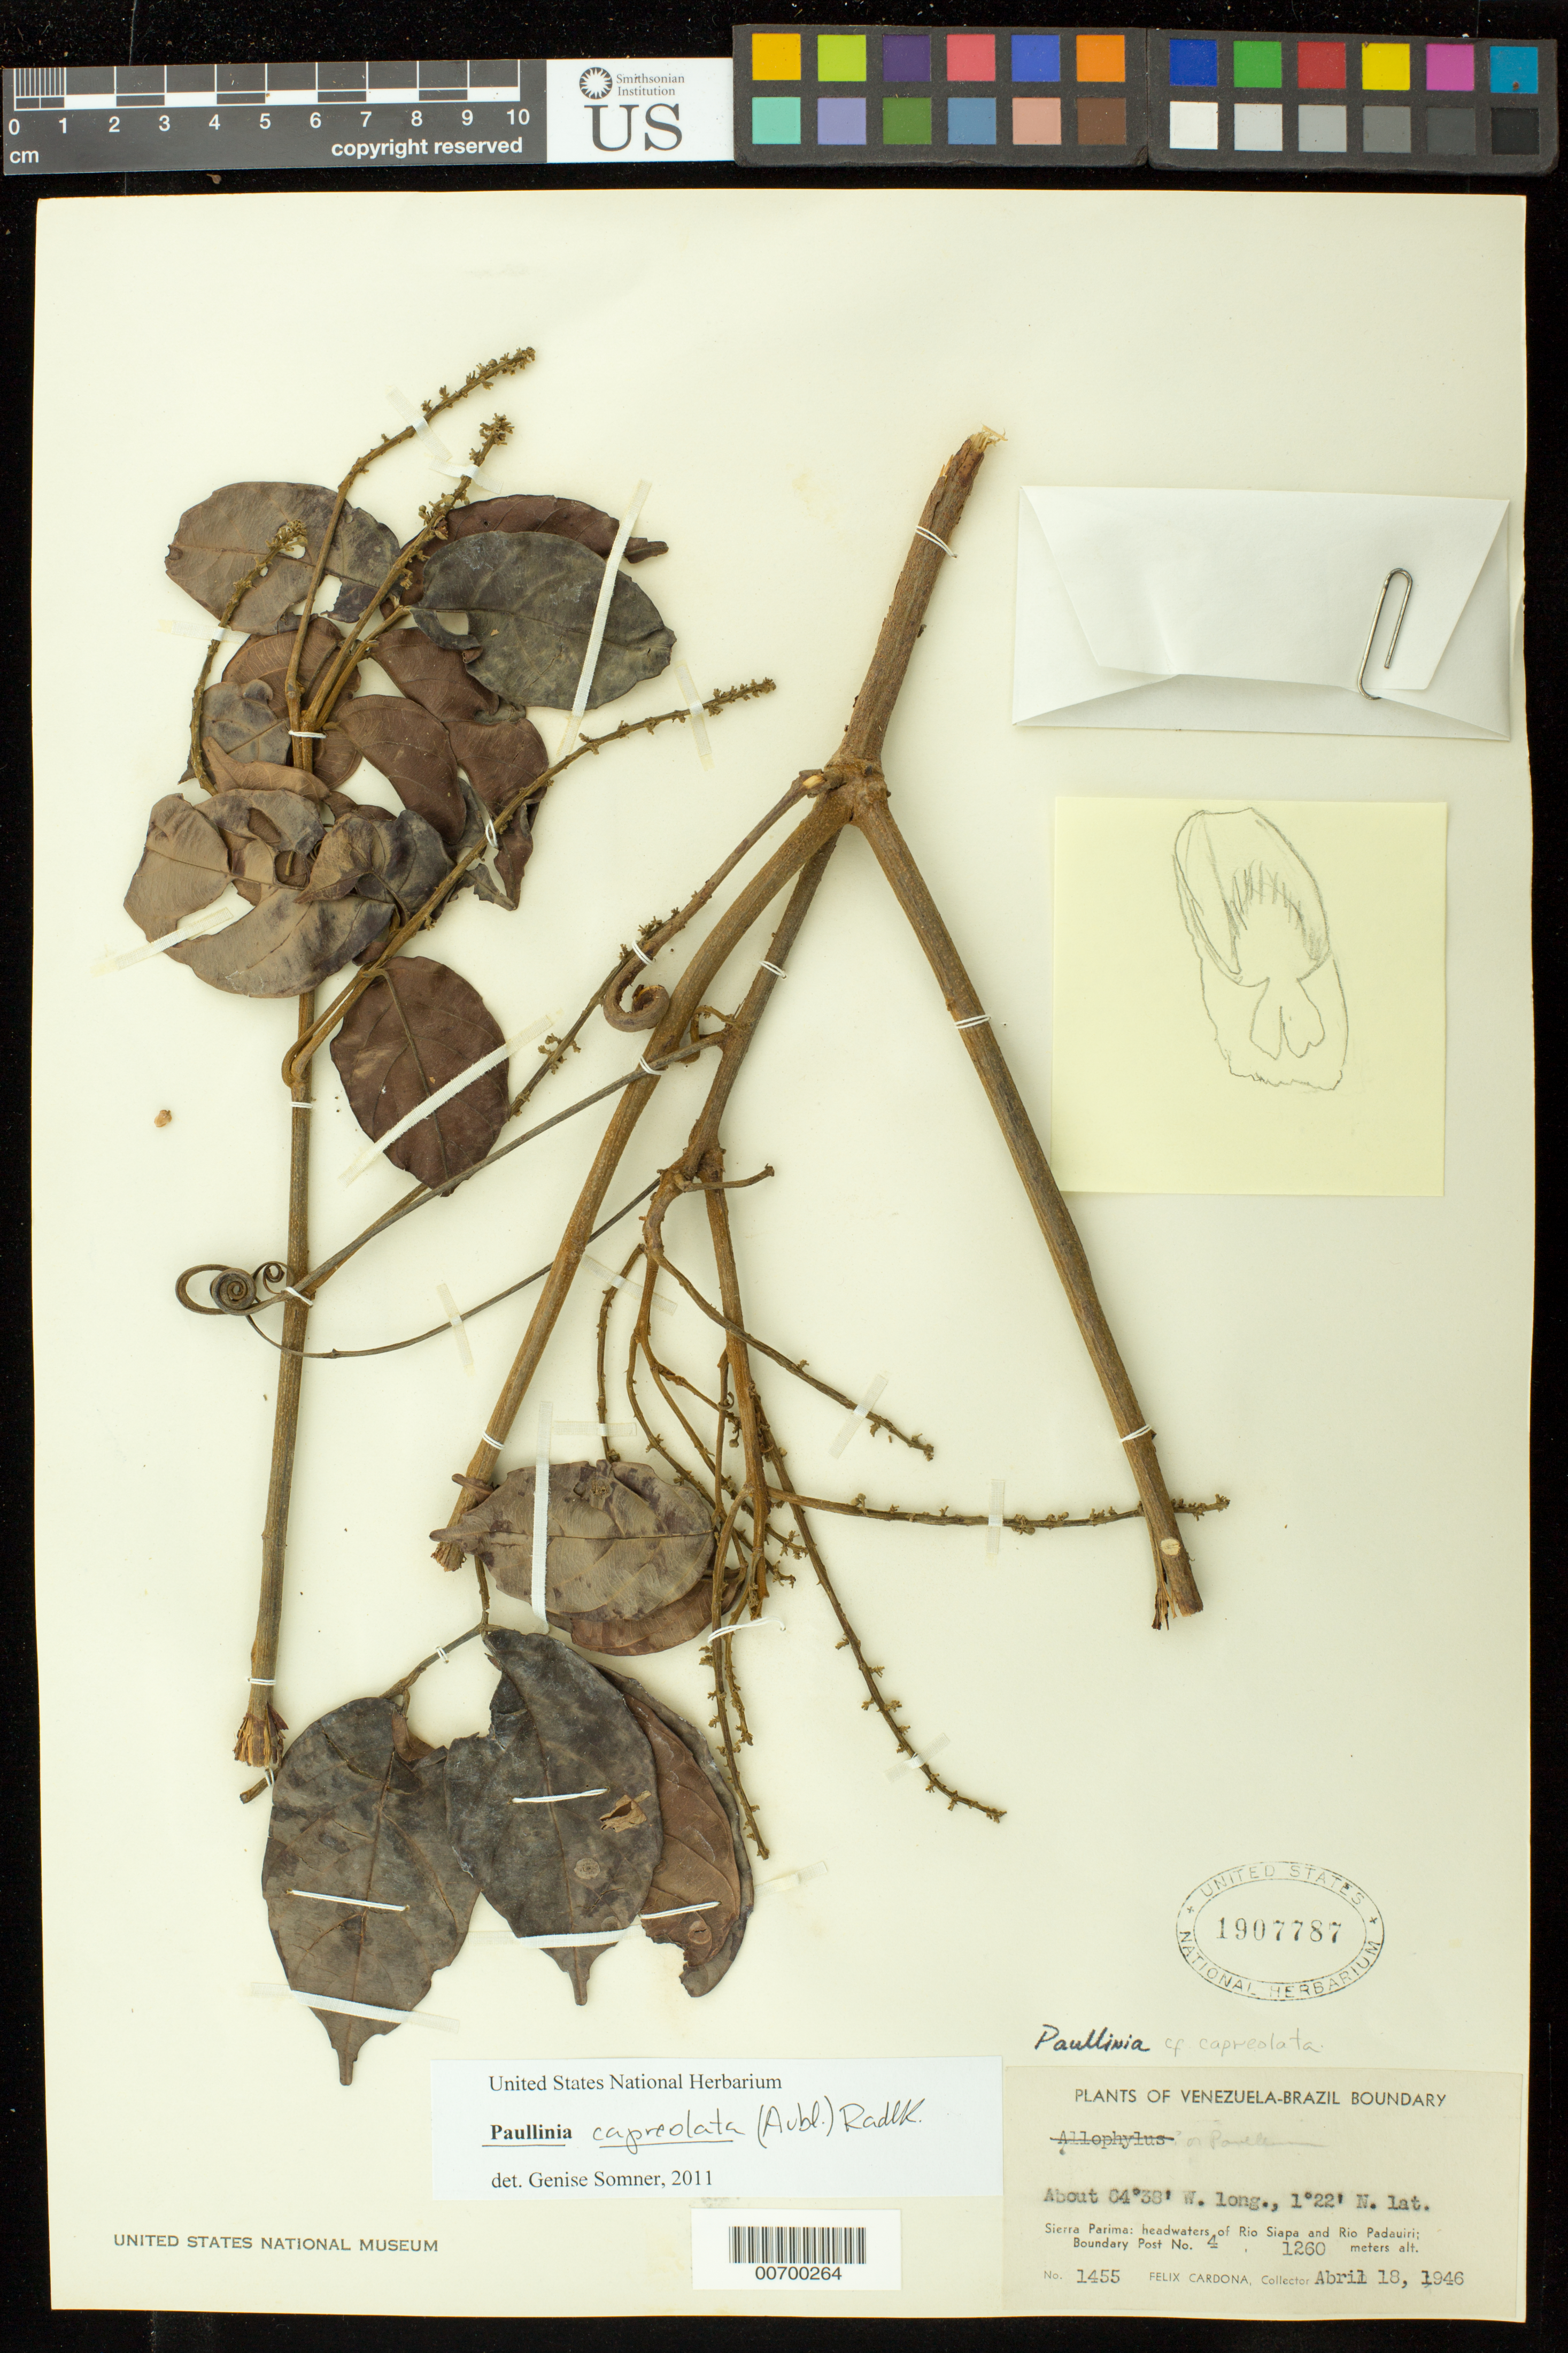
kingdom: Plantae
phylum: Tracheophyta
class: Magnoliopsida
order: Sapindales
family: Sapindaceae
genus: Paullinia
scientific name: Paullinia capreolata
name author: (Aubl.) Radlk.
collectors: F. Cardona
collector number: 1455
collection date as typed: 18 Apr 1946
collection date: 1946-04-18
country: Venezuela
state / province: Amazonas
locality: Sierra Parima: headwaters of Rio Siapa and Rio Padauiri, boundary post No. 4.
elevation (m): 1260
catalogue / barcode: US 1907787